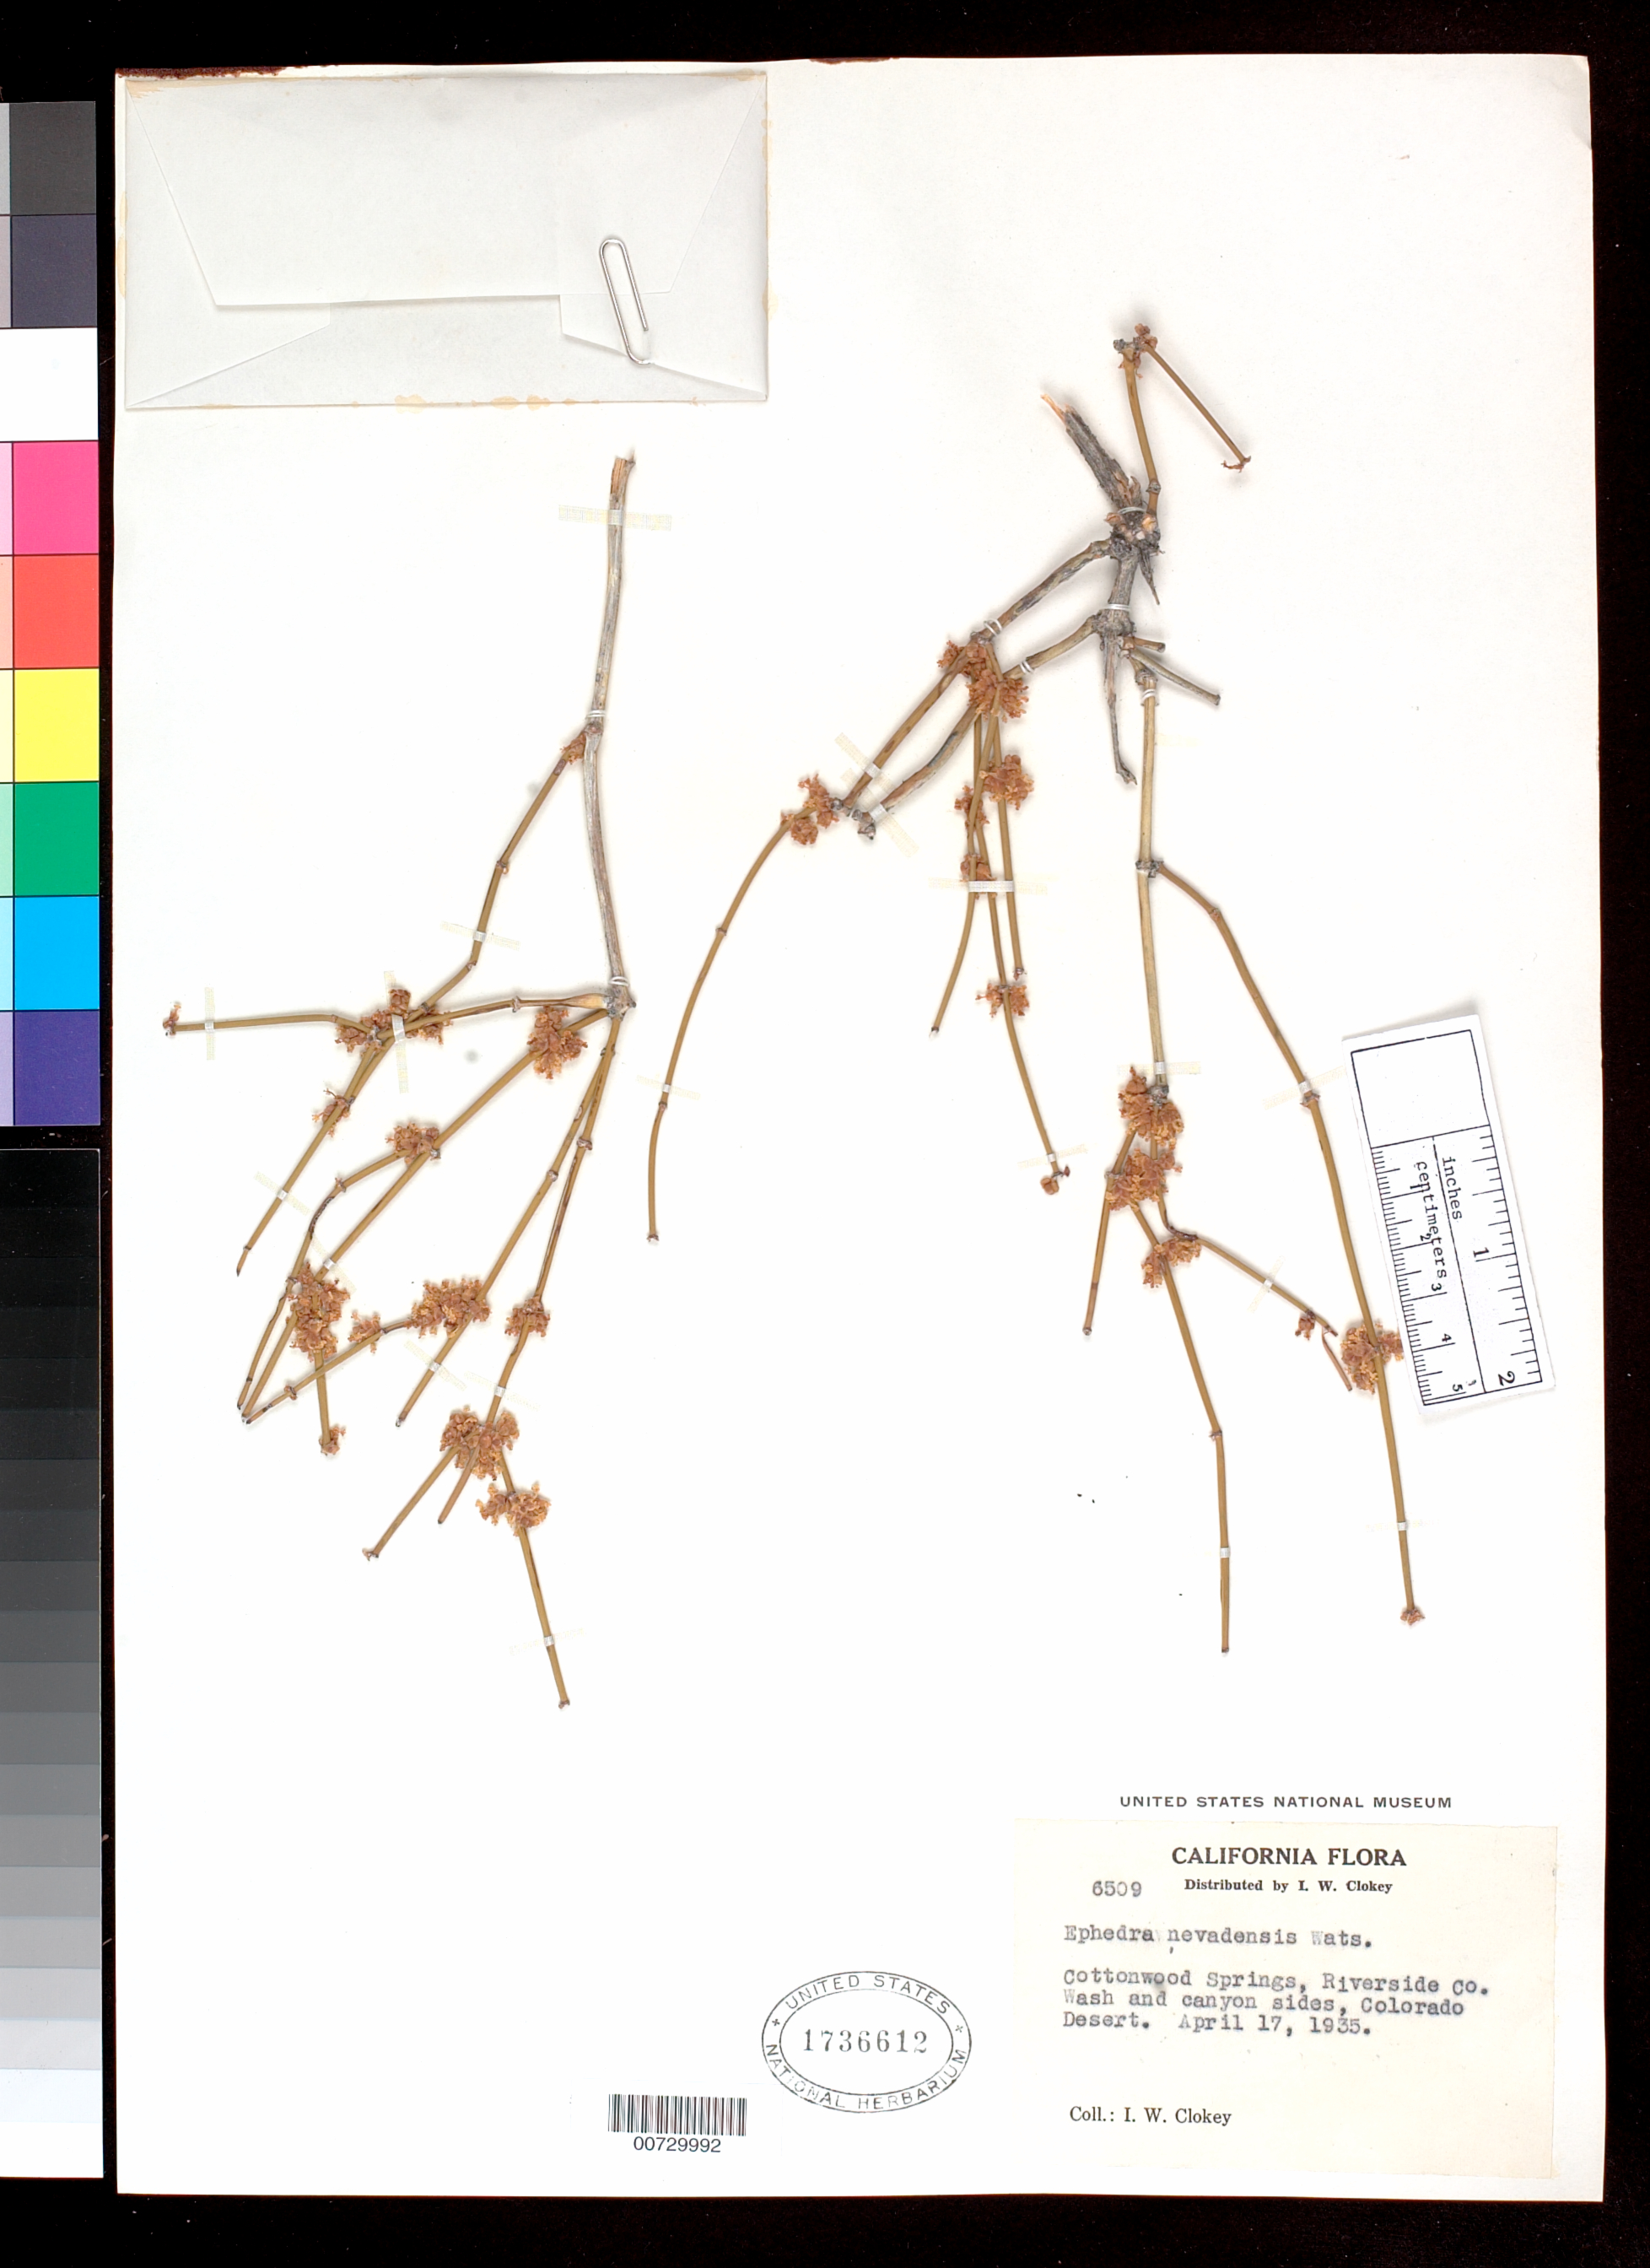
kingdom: Plantae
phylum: Tracheophyta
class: Gnetopsida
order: Ephedrales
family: Ephedraceae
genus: Ephedra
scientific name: Ephedra nevadensis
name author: S. Watson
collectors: I. W. Clokey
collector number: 6509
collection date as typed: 17 Apr 1935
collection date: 1935-04-17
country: United States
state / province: California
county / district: Riverside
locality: Cottonwood Springs.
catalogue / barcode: US 1736612